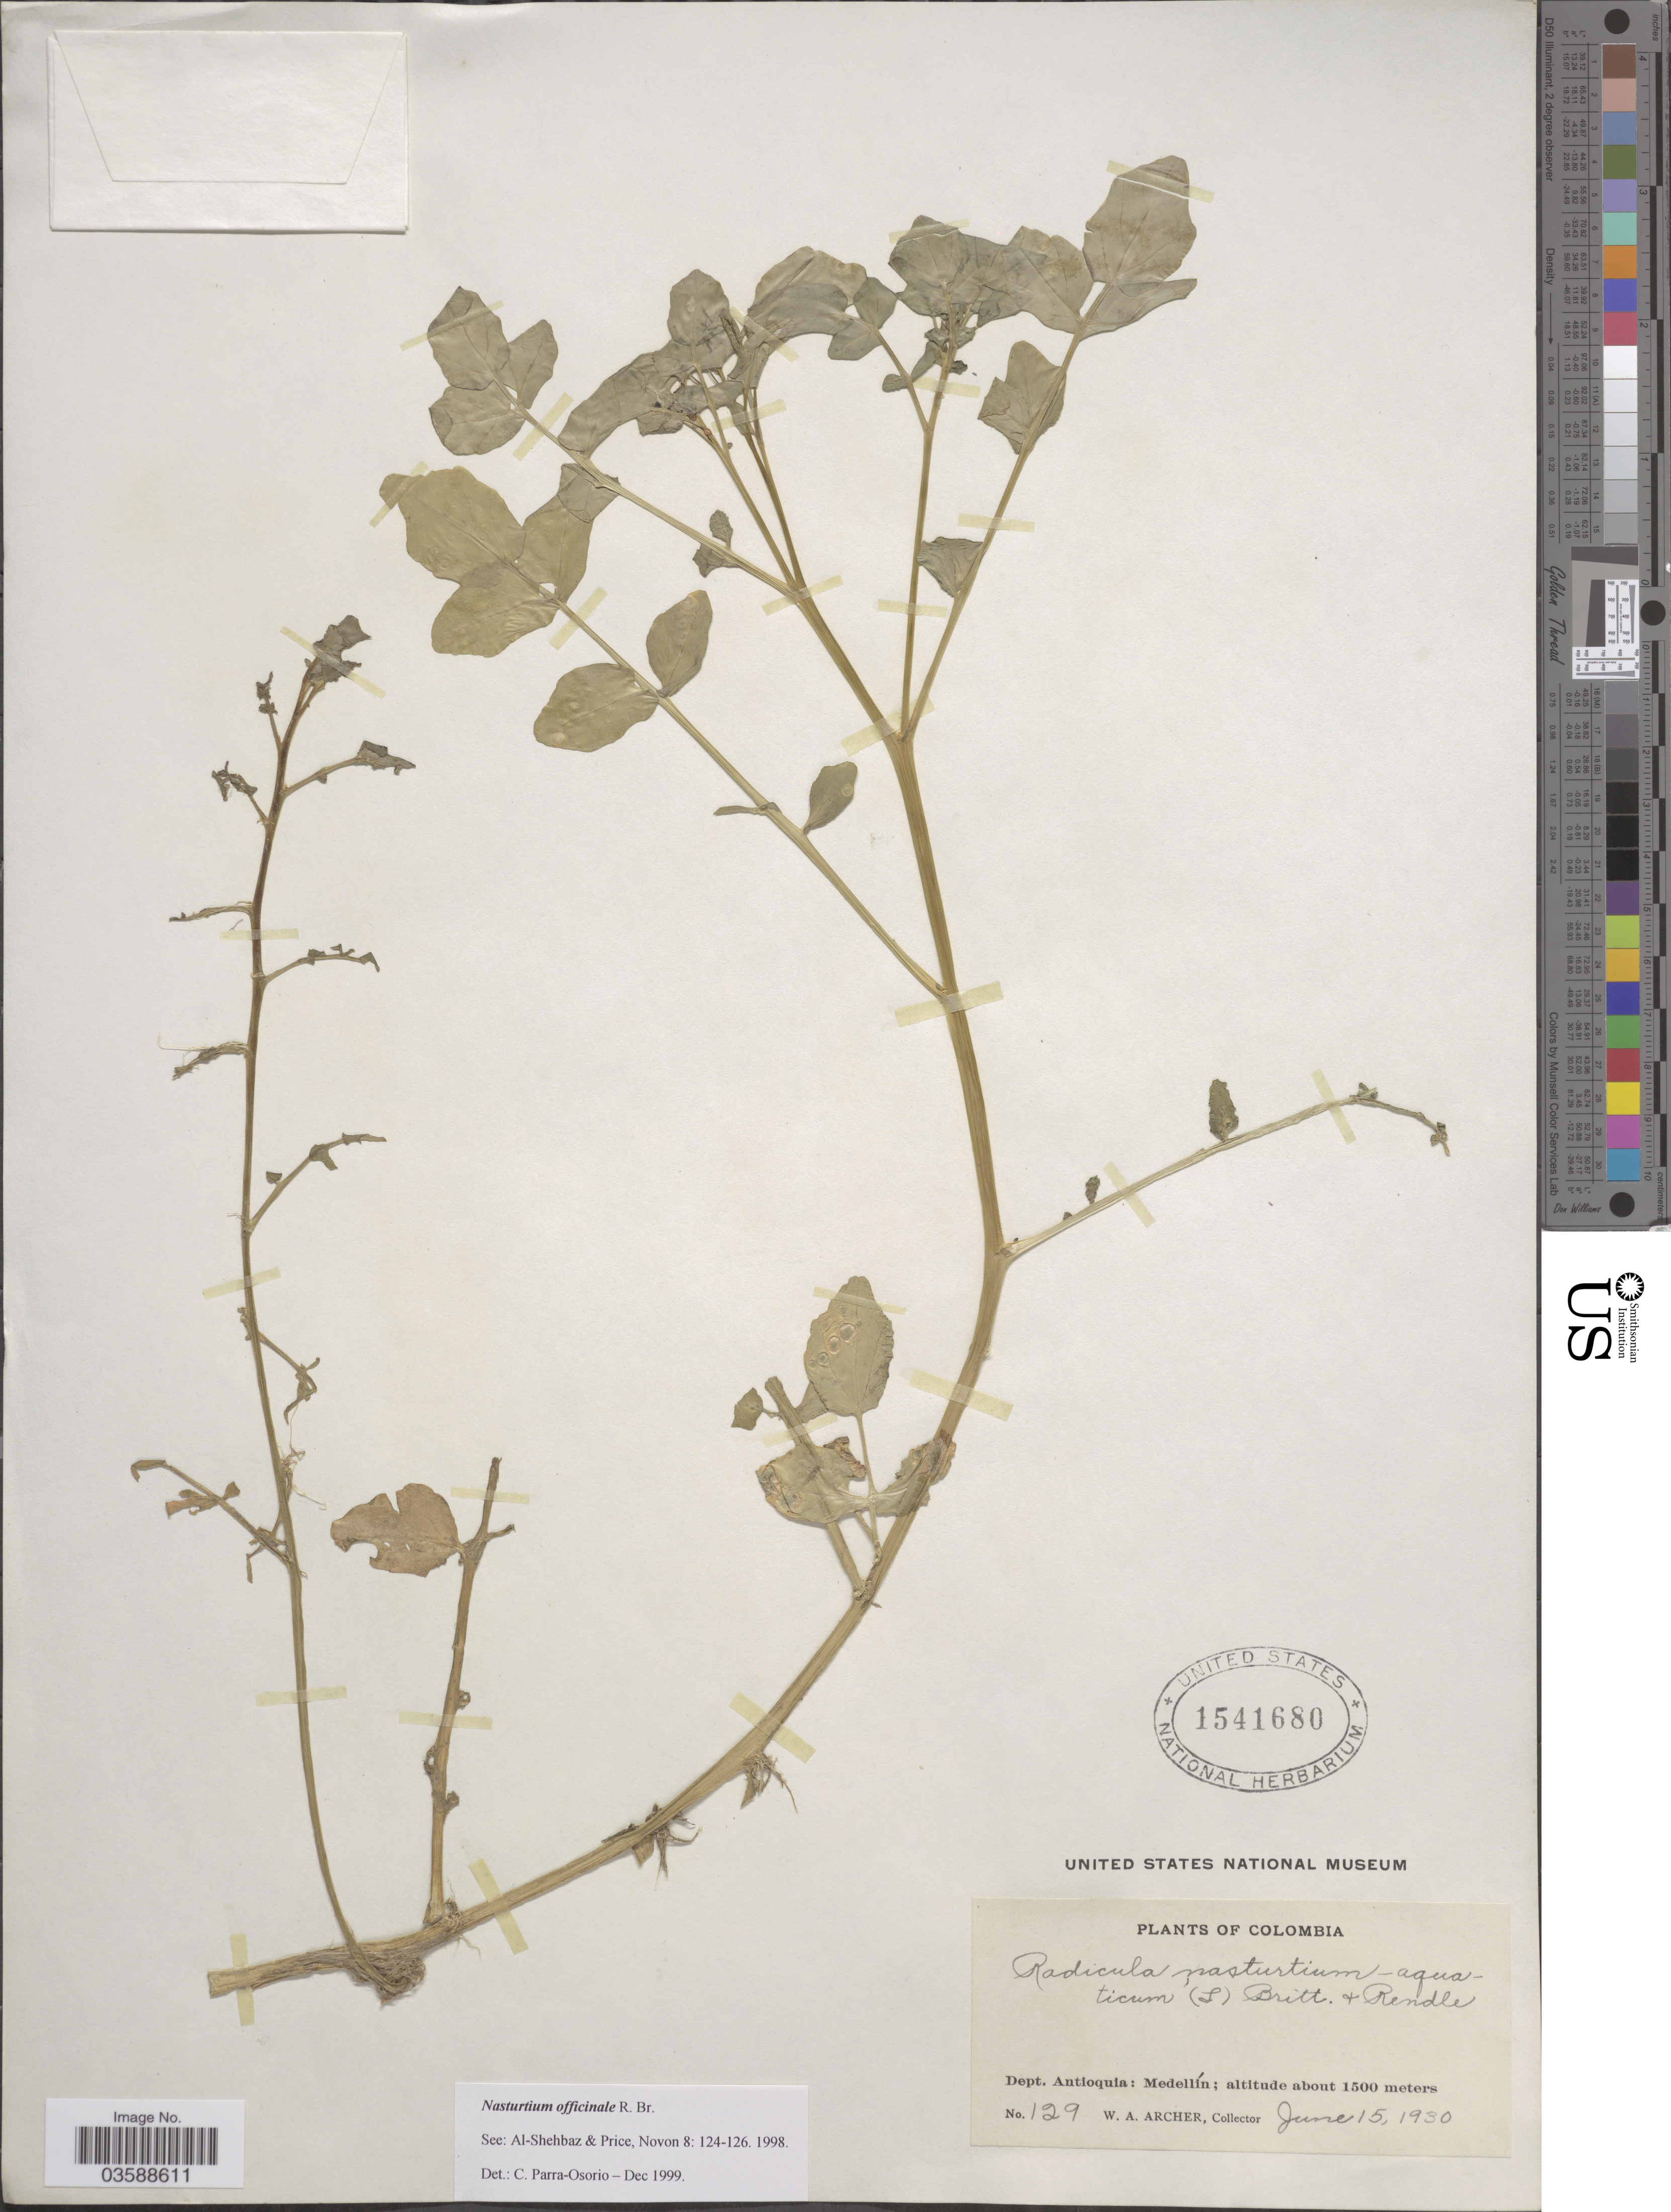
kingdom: Plantae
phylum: Tracheophyta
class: Magnoliopsida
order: Brassicales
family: Brassicaceae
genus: Nasturtium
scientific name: Nasturtium officinale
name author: R. Br.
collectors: W. Archer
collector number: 129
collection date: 1930-06-15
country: Colombia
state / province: Antioquia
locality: Dept. Antioquia: Medellín.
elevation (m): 1500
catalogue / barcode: US 1541680